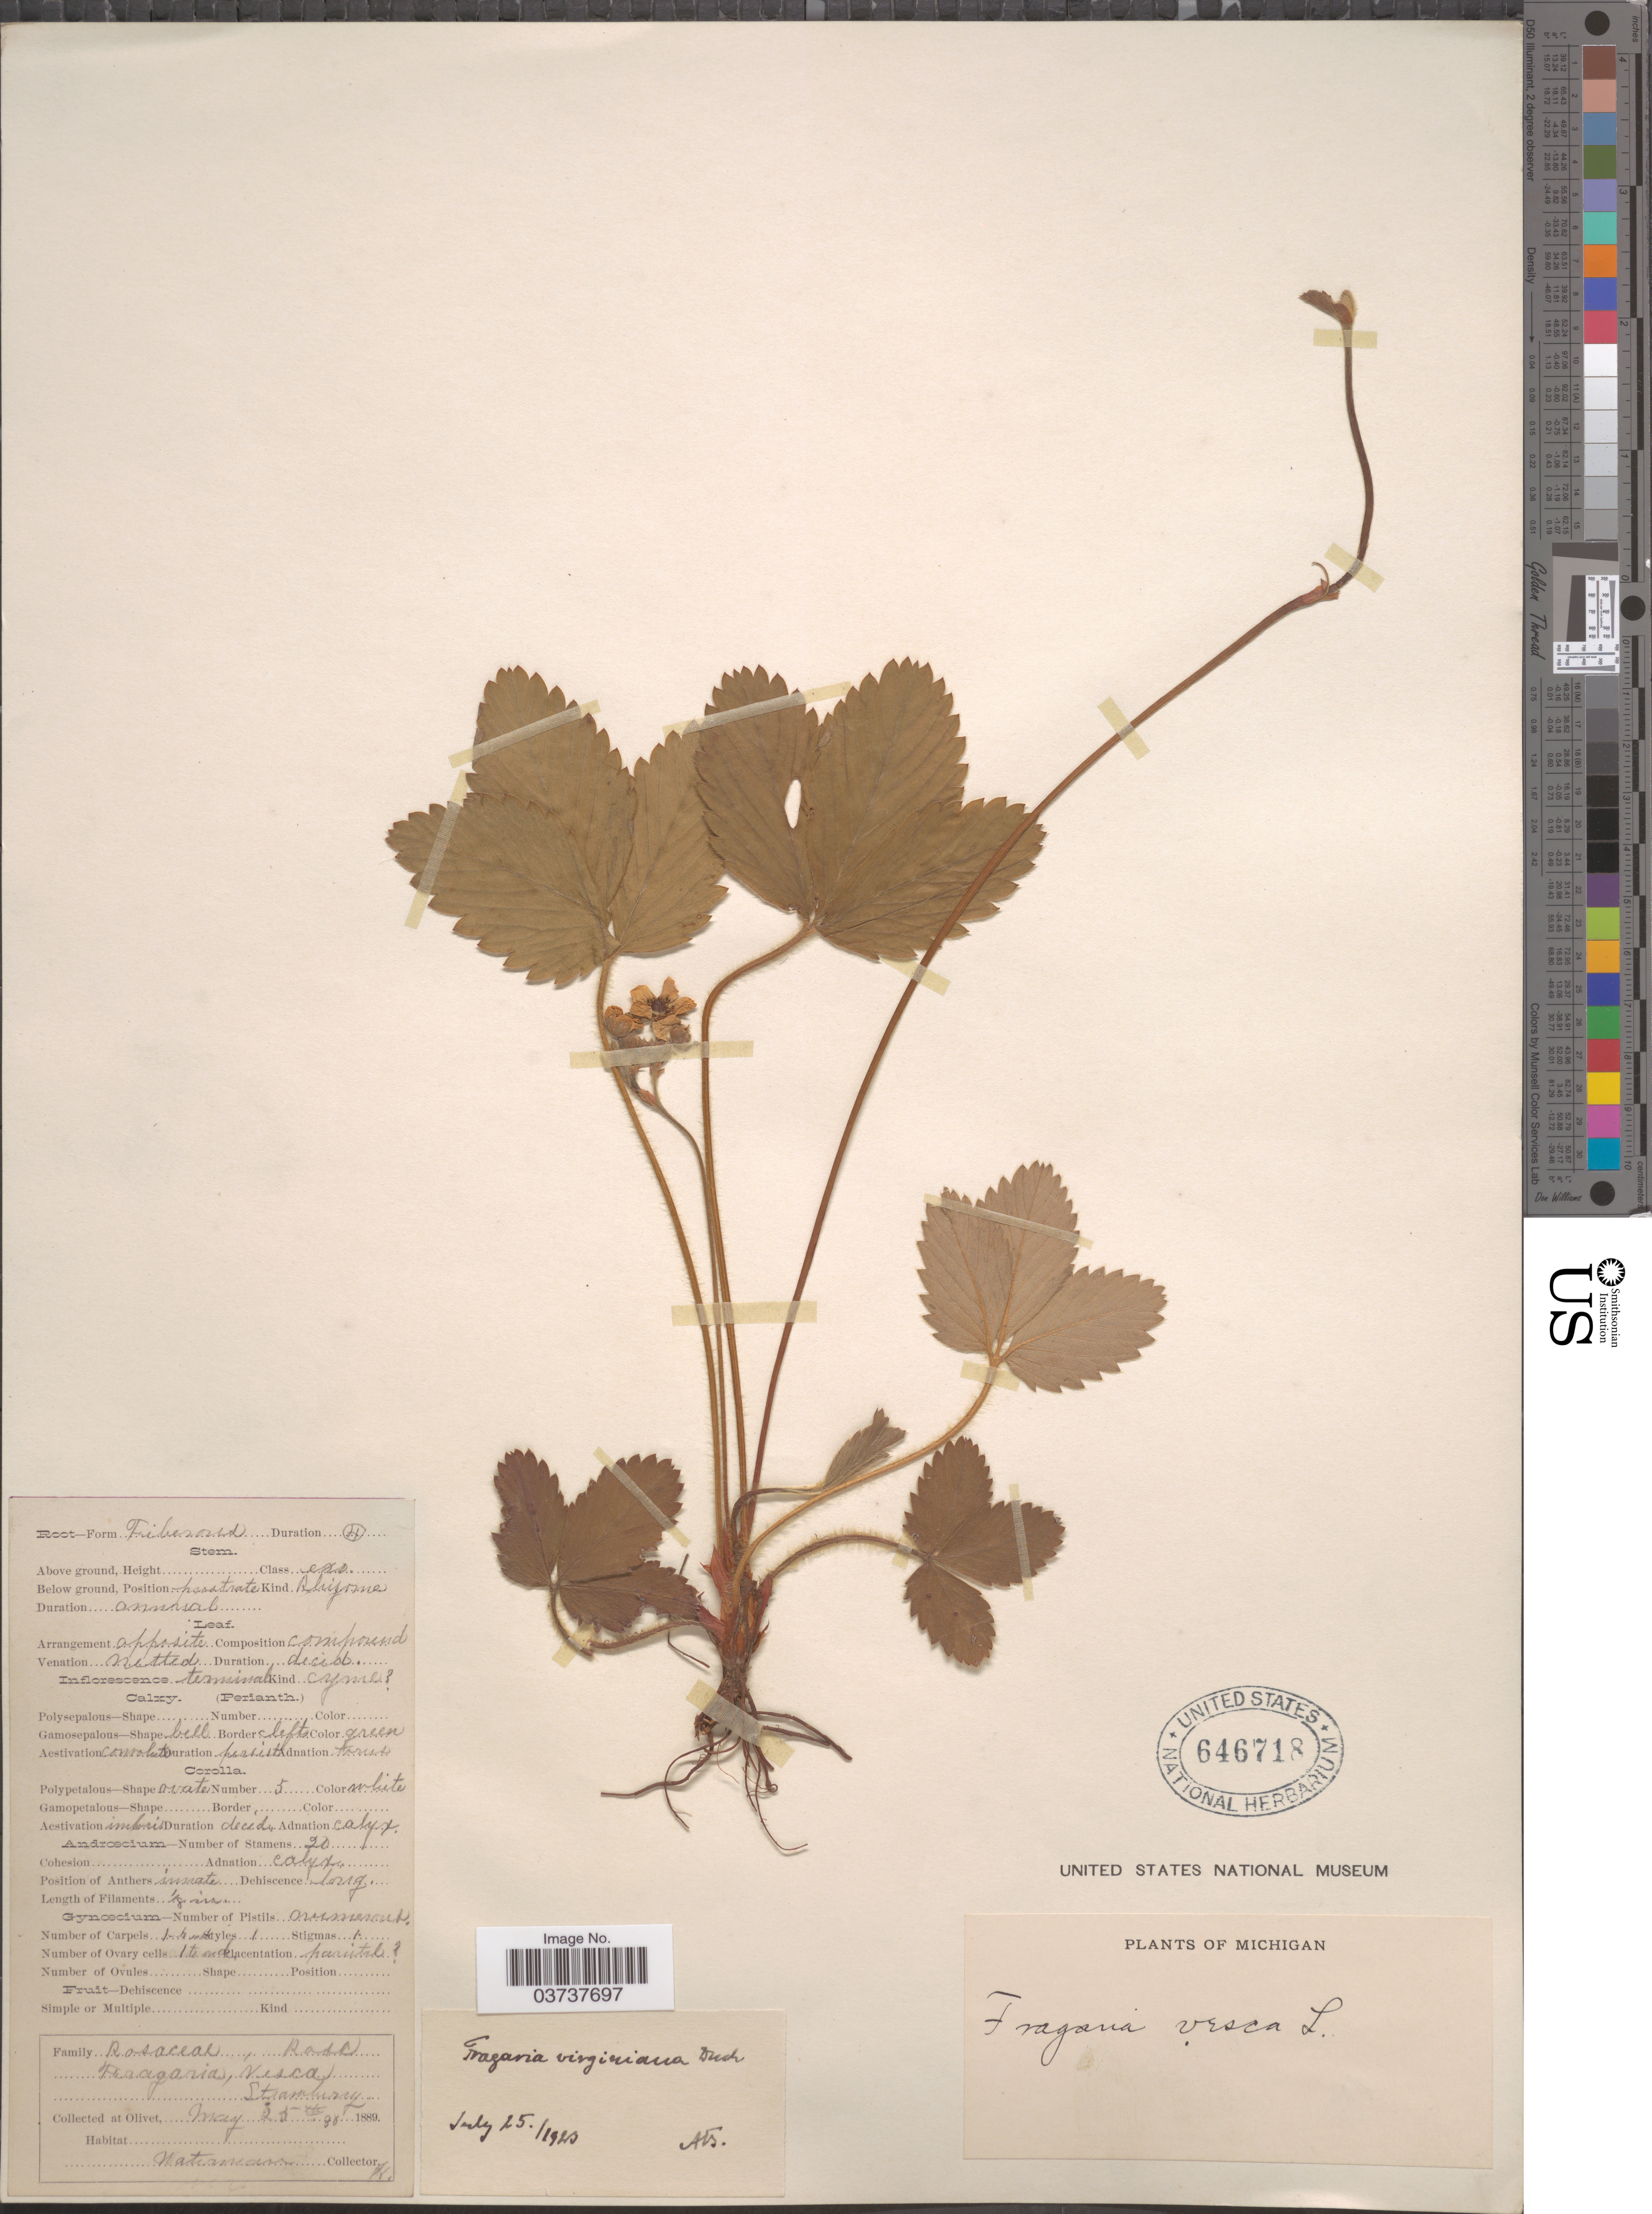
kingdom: Plantae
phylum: Tracheophyta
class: Magnoliopsida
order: Rosales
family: Rosaceae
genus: Fragaria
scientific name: Fragaria virginiana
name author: Mill.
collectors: -. Waterman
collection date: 1889-05-25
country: United States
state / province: Michigan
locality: Olivet.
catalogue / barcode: US 646718